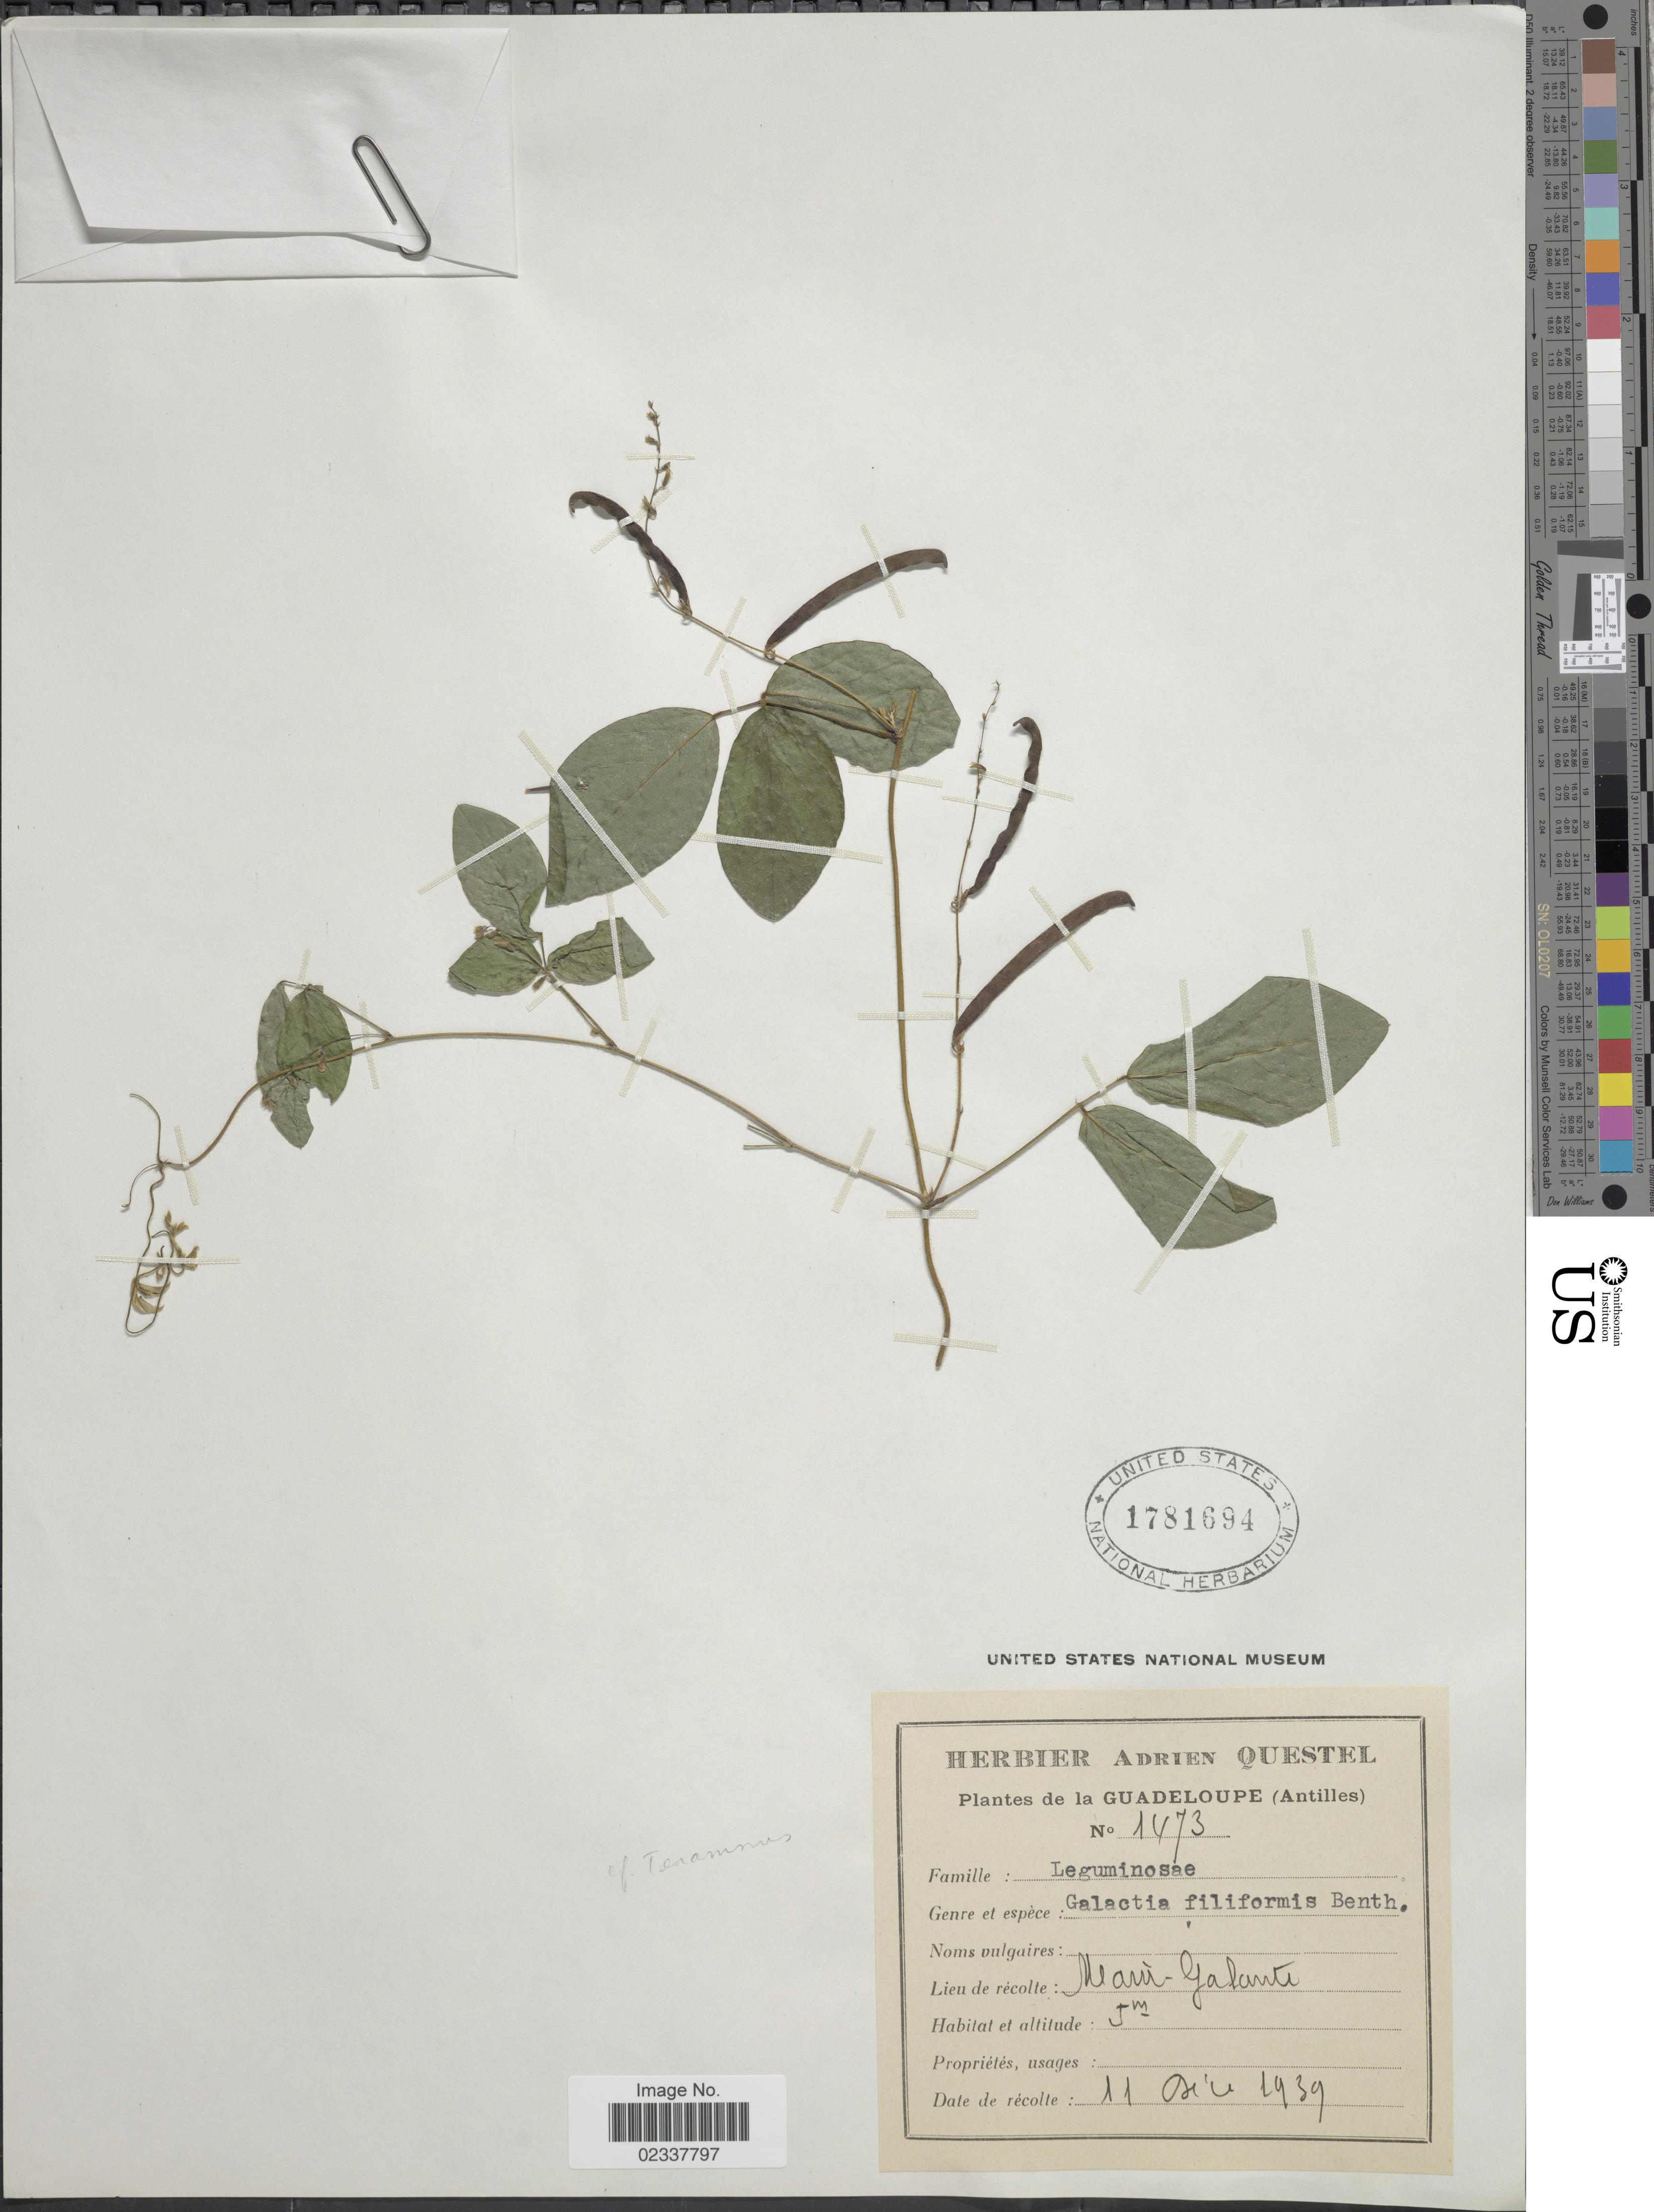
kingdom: Plantae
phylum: Tracheophyta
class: Magnoliopsida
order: Fabales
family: Fabaceae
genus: Teramnus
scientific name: Teramnus labialis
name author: (L. f.) Spreng.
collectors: ex herb. A. Questal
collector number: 1473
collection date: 1939-12-11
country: Guadeloupe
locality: Main-Galante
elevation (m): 5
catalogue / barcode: US 1781694